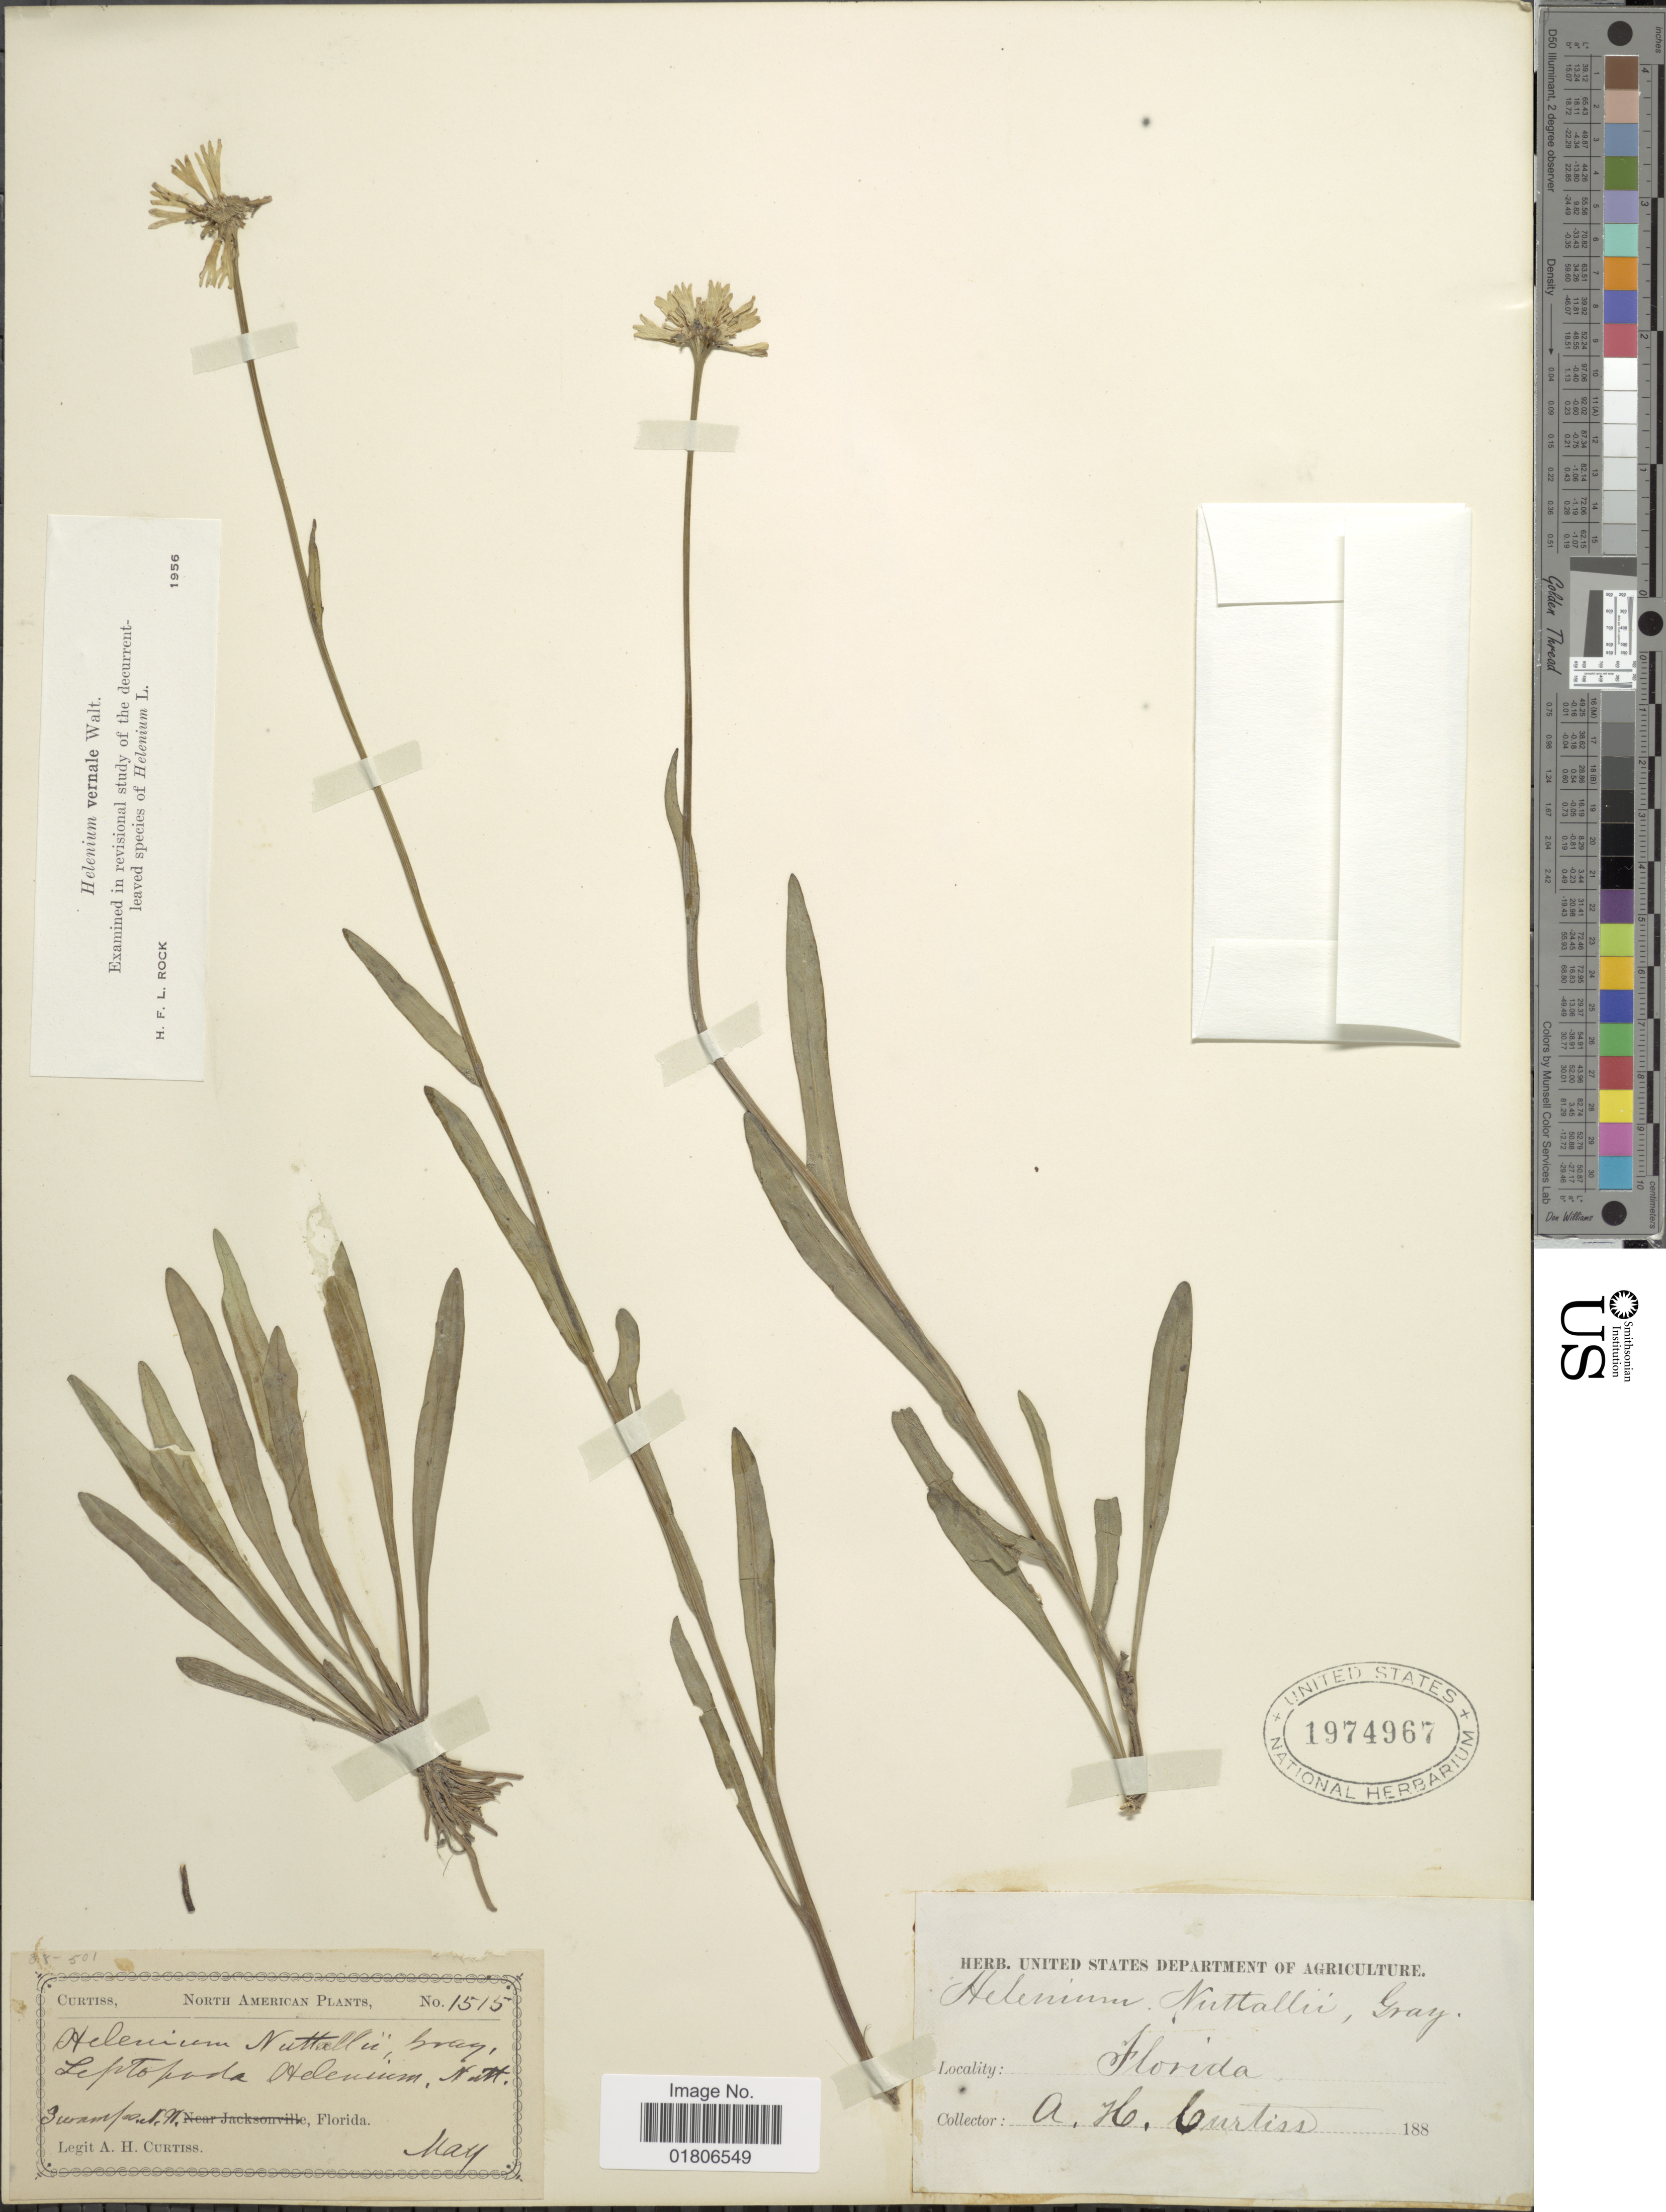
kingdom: Plantae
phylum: Tracheophyta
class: Magnoliopsida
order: Asterales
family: Asteraceae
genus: Helenium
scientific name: Helenium vernale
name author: Walter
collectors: A. H. Curtiss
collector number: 1515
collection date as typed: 188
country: United States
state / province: Florida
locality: Swamps. S.W. Florida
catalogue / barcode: US 1974967